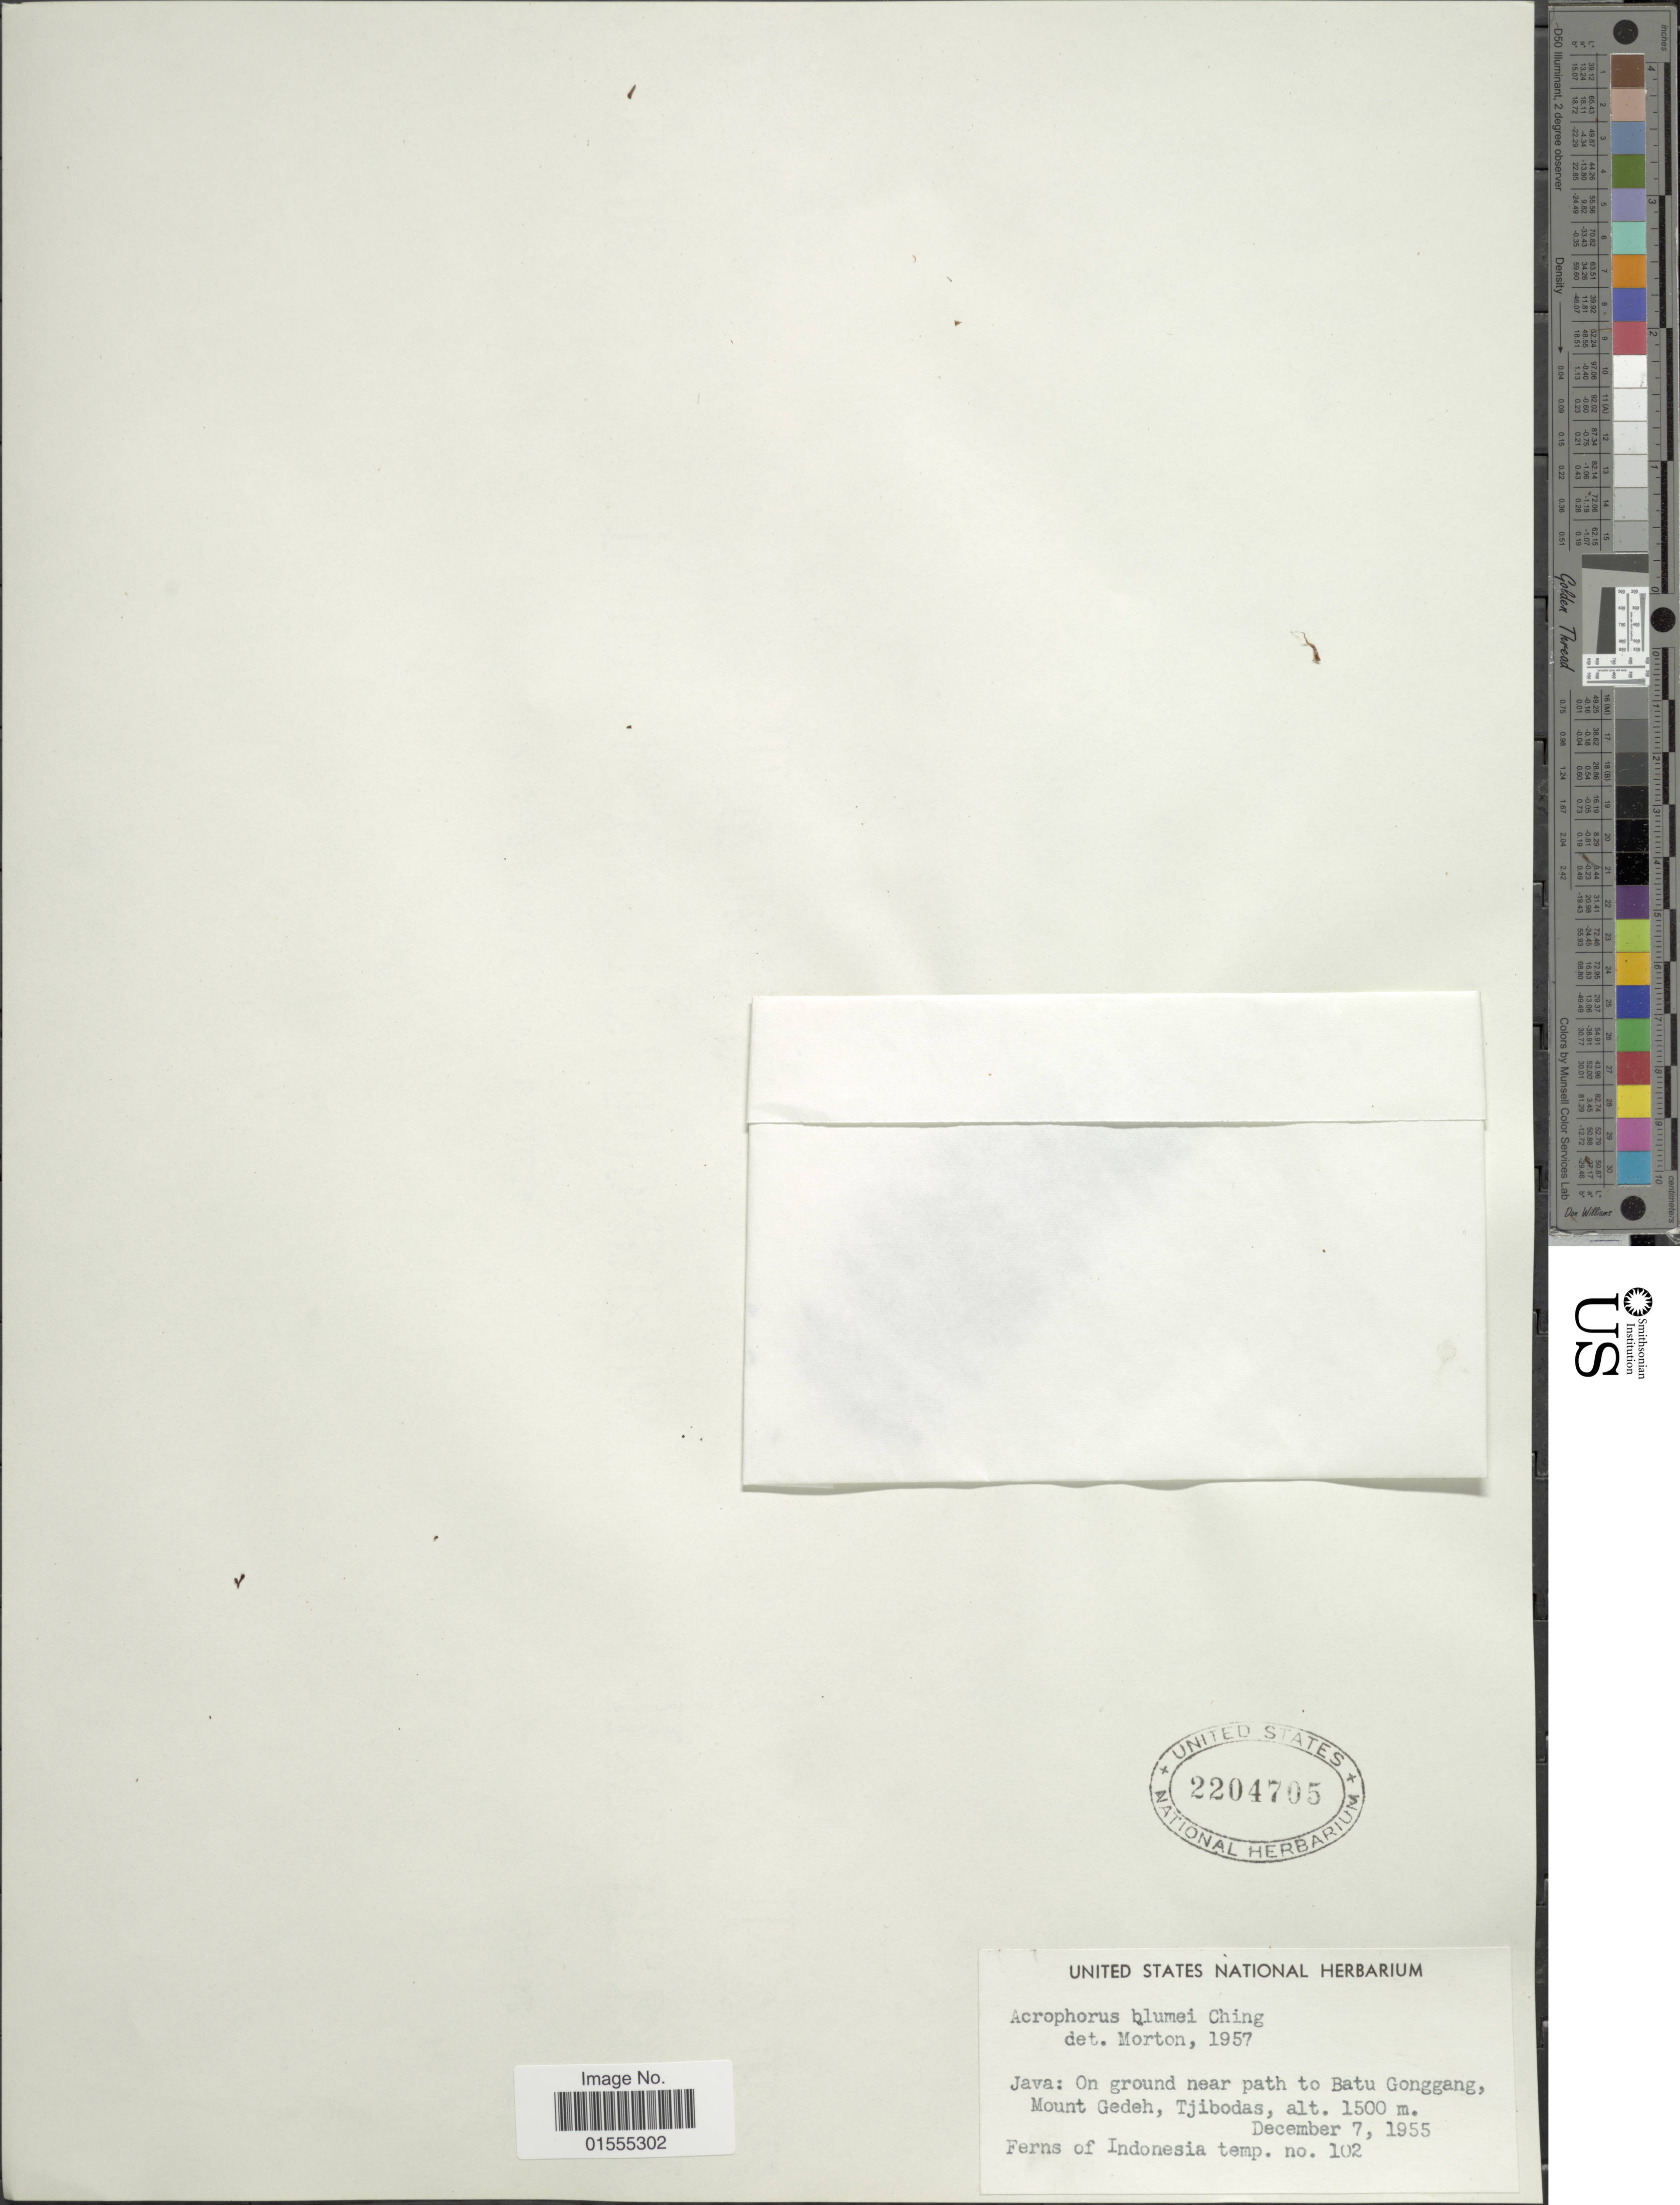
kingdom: Plantae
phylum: Tracheophyta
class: Polypodiopsida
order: Polypodiales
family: Dryopteridaceae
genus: Dryopteris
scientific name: Dryopteris blumei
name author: (J. Sm.) Alderw.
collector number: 102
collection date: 1955-12-07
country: Indonesia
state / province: Java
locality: On ground near path to Batu Gonggang, Mount Gedeh, Tjibodas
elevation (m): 1500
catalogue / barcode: US 2204705